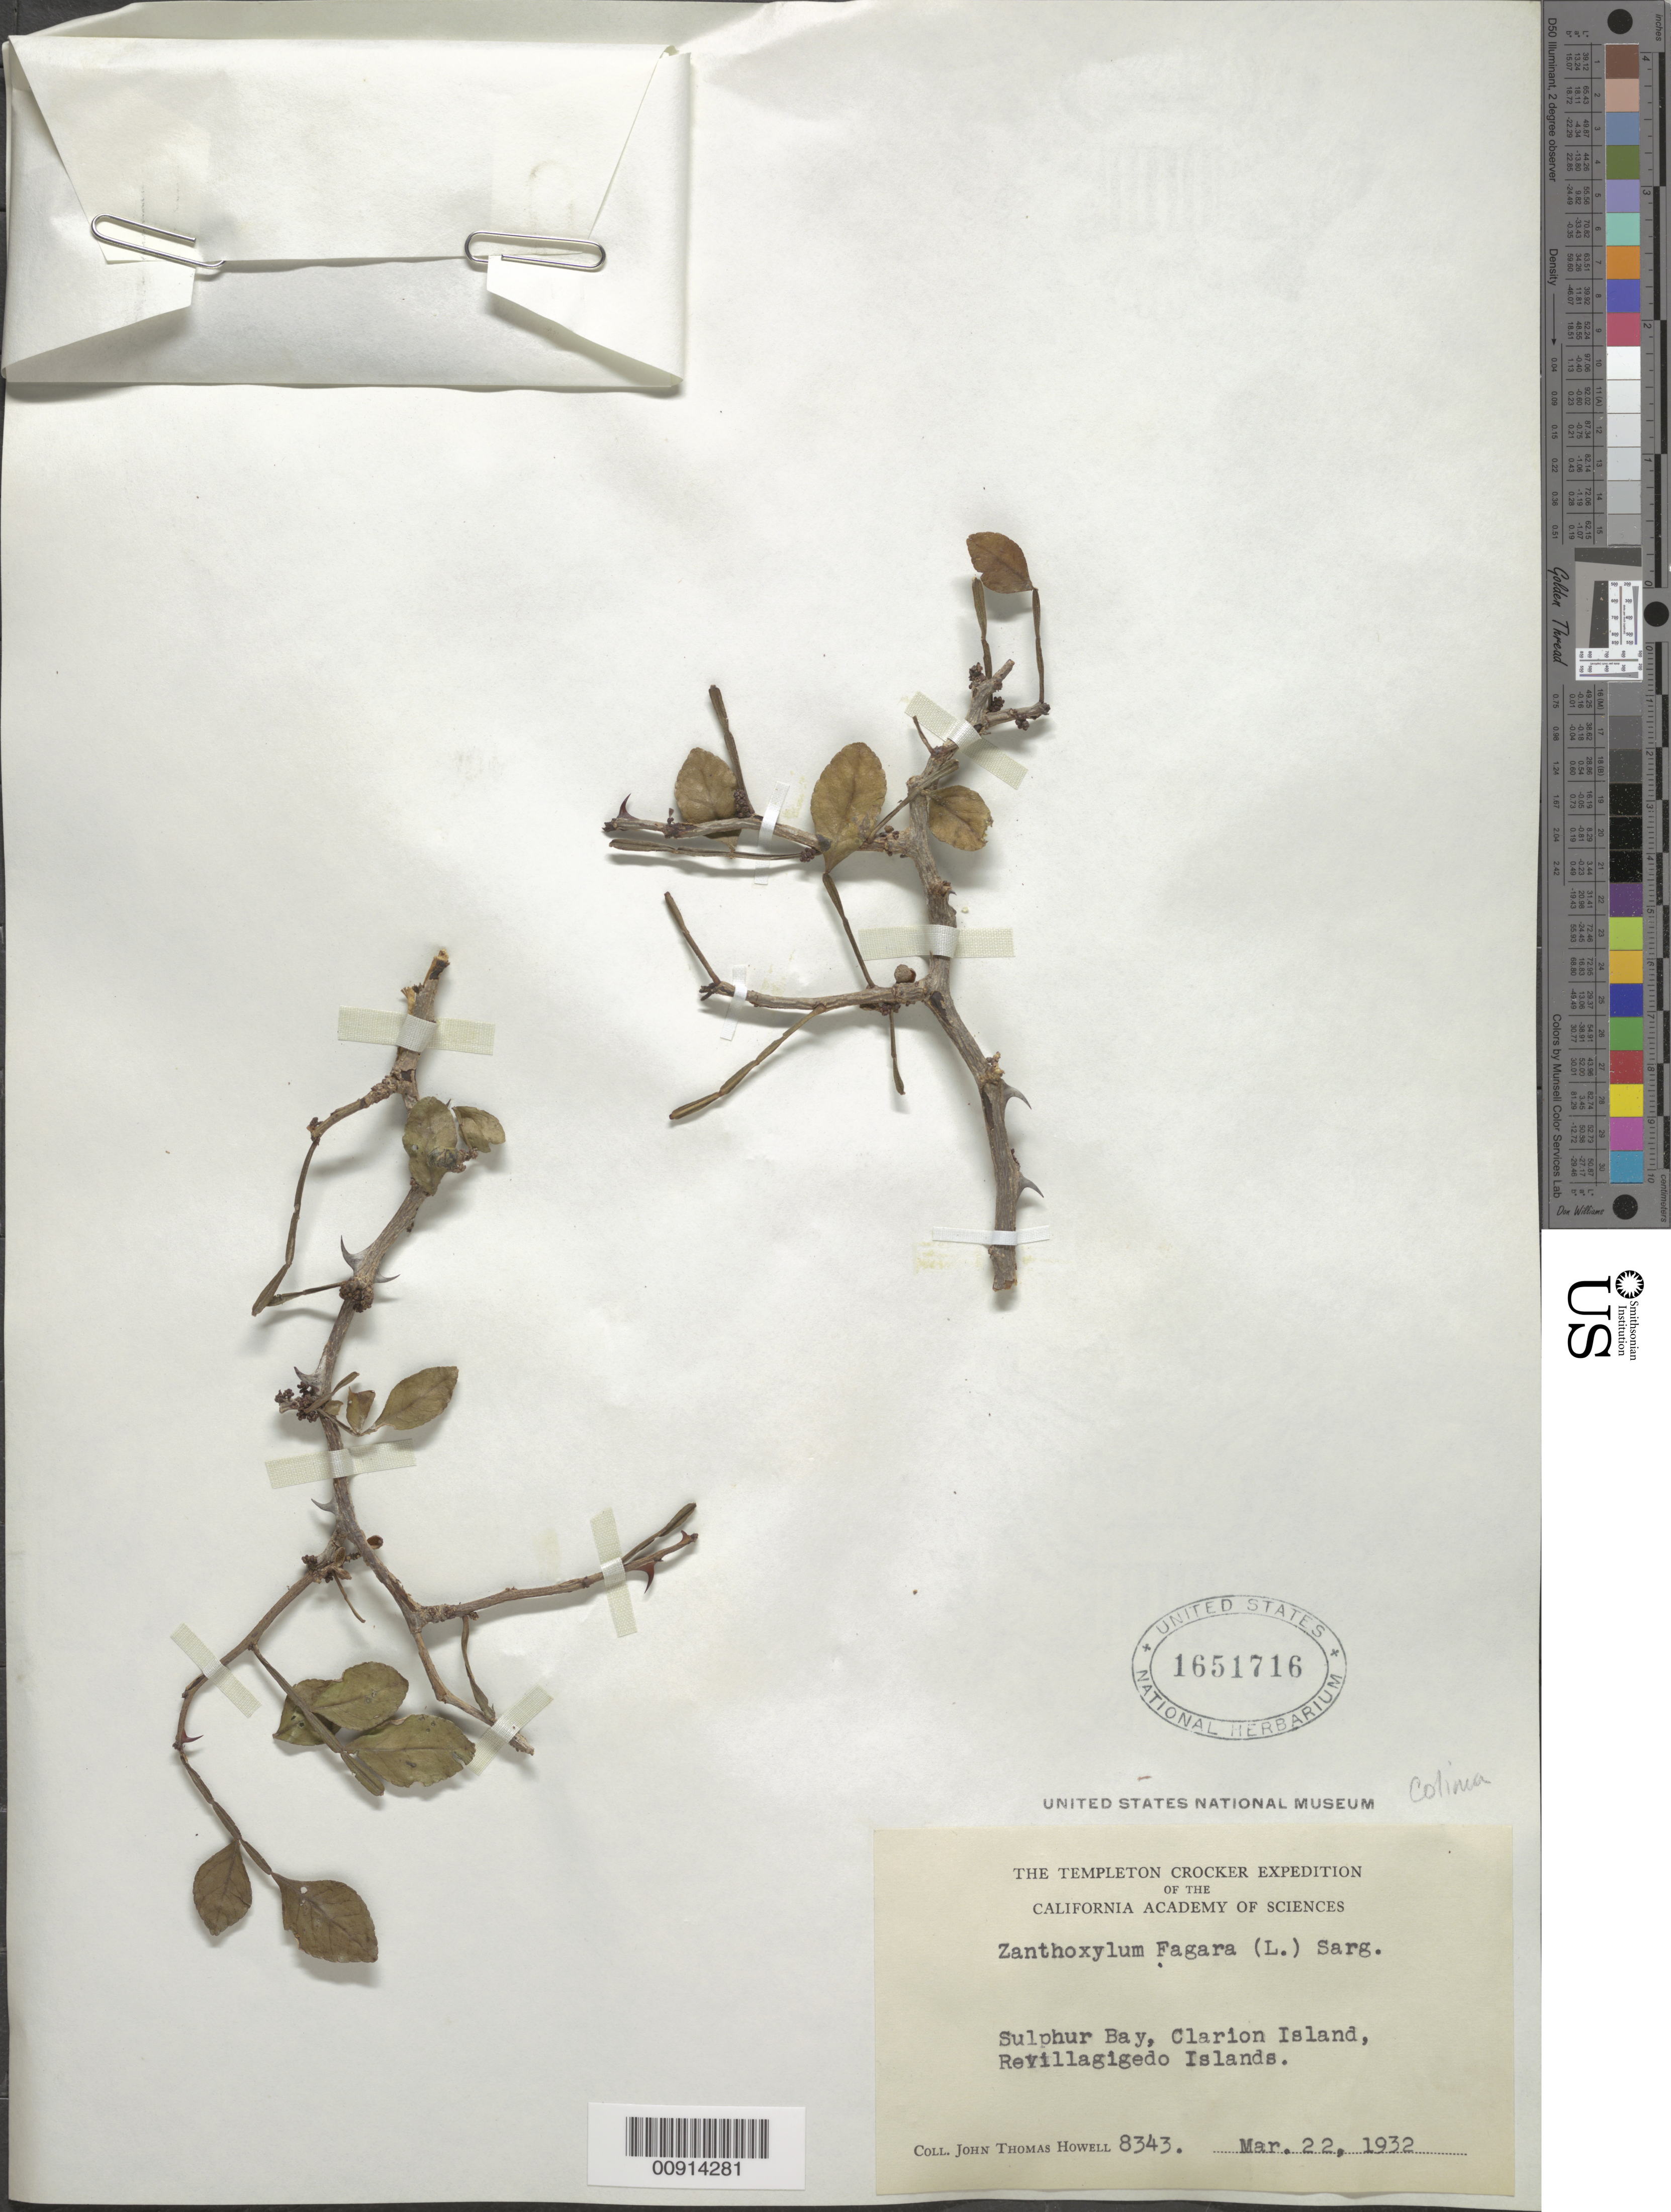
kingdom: Plantae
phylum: Tracheophyta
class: Magnoliopsida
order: Sapindales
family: Rutaceae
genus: Zanthoxylum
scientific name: Zanthoxylum fagara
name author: (L.) Sarg.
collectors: J. T. Howell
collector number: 8343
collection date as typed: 22 Mar 1932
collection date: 1932-03-22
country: Mexico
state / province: Colima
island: Clarion I.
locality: Sulphur Bay, Clarion Island, Revillagigedo Islands.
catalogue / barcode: US 1651716